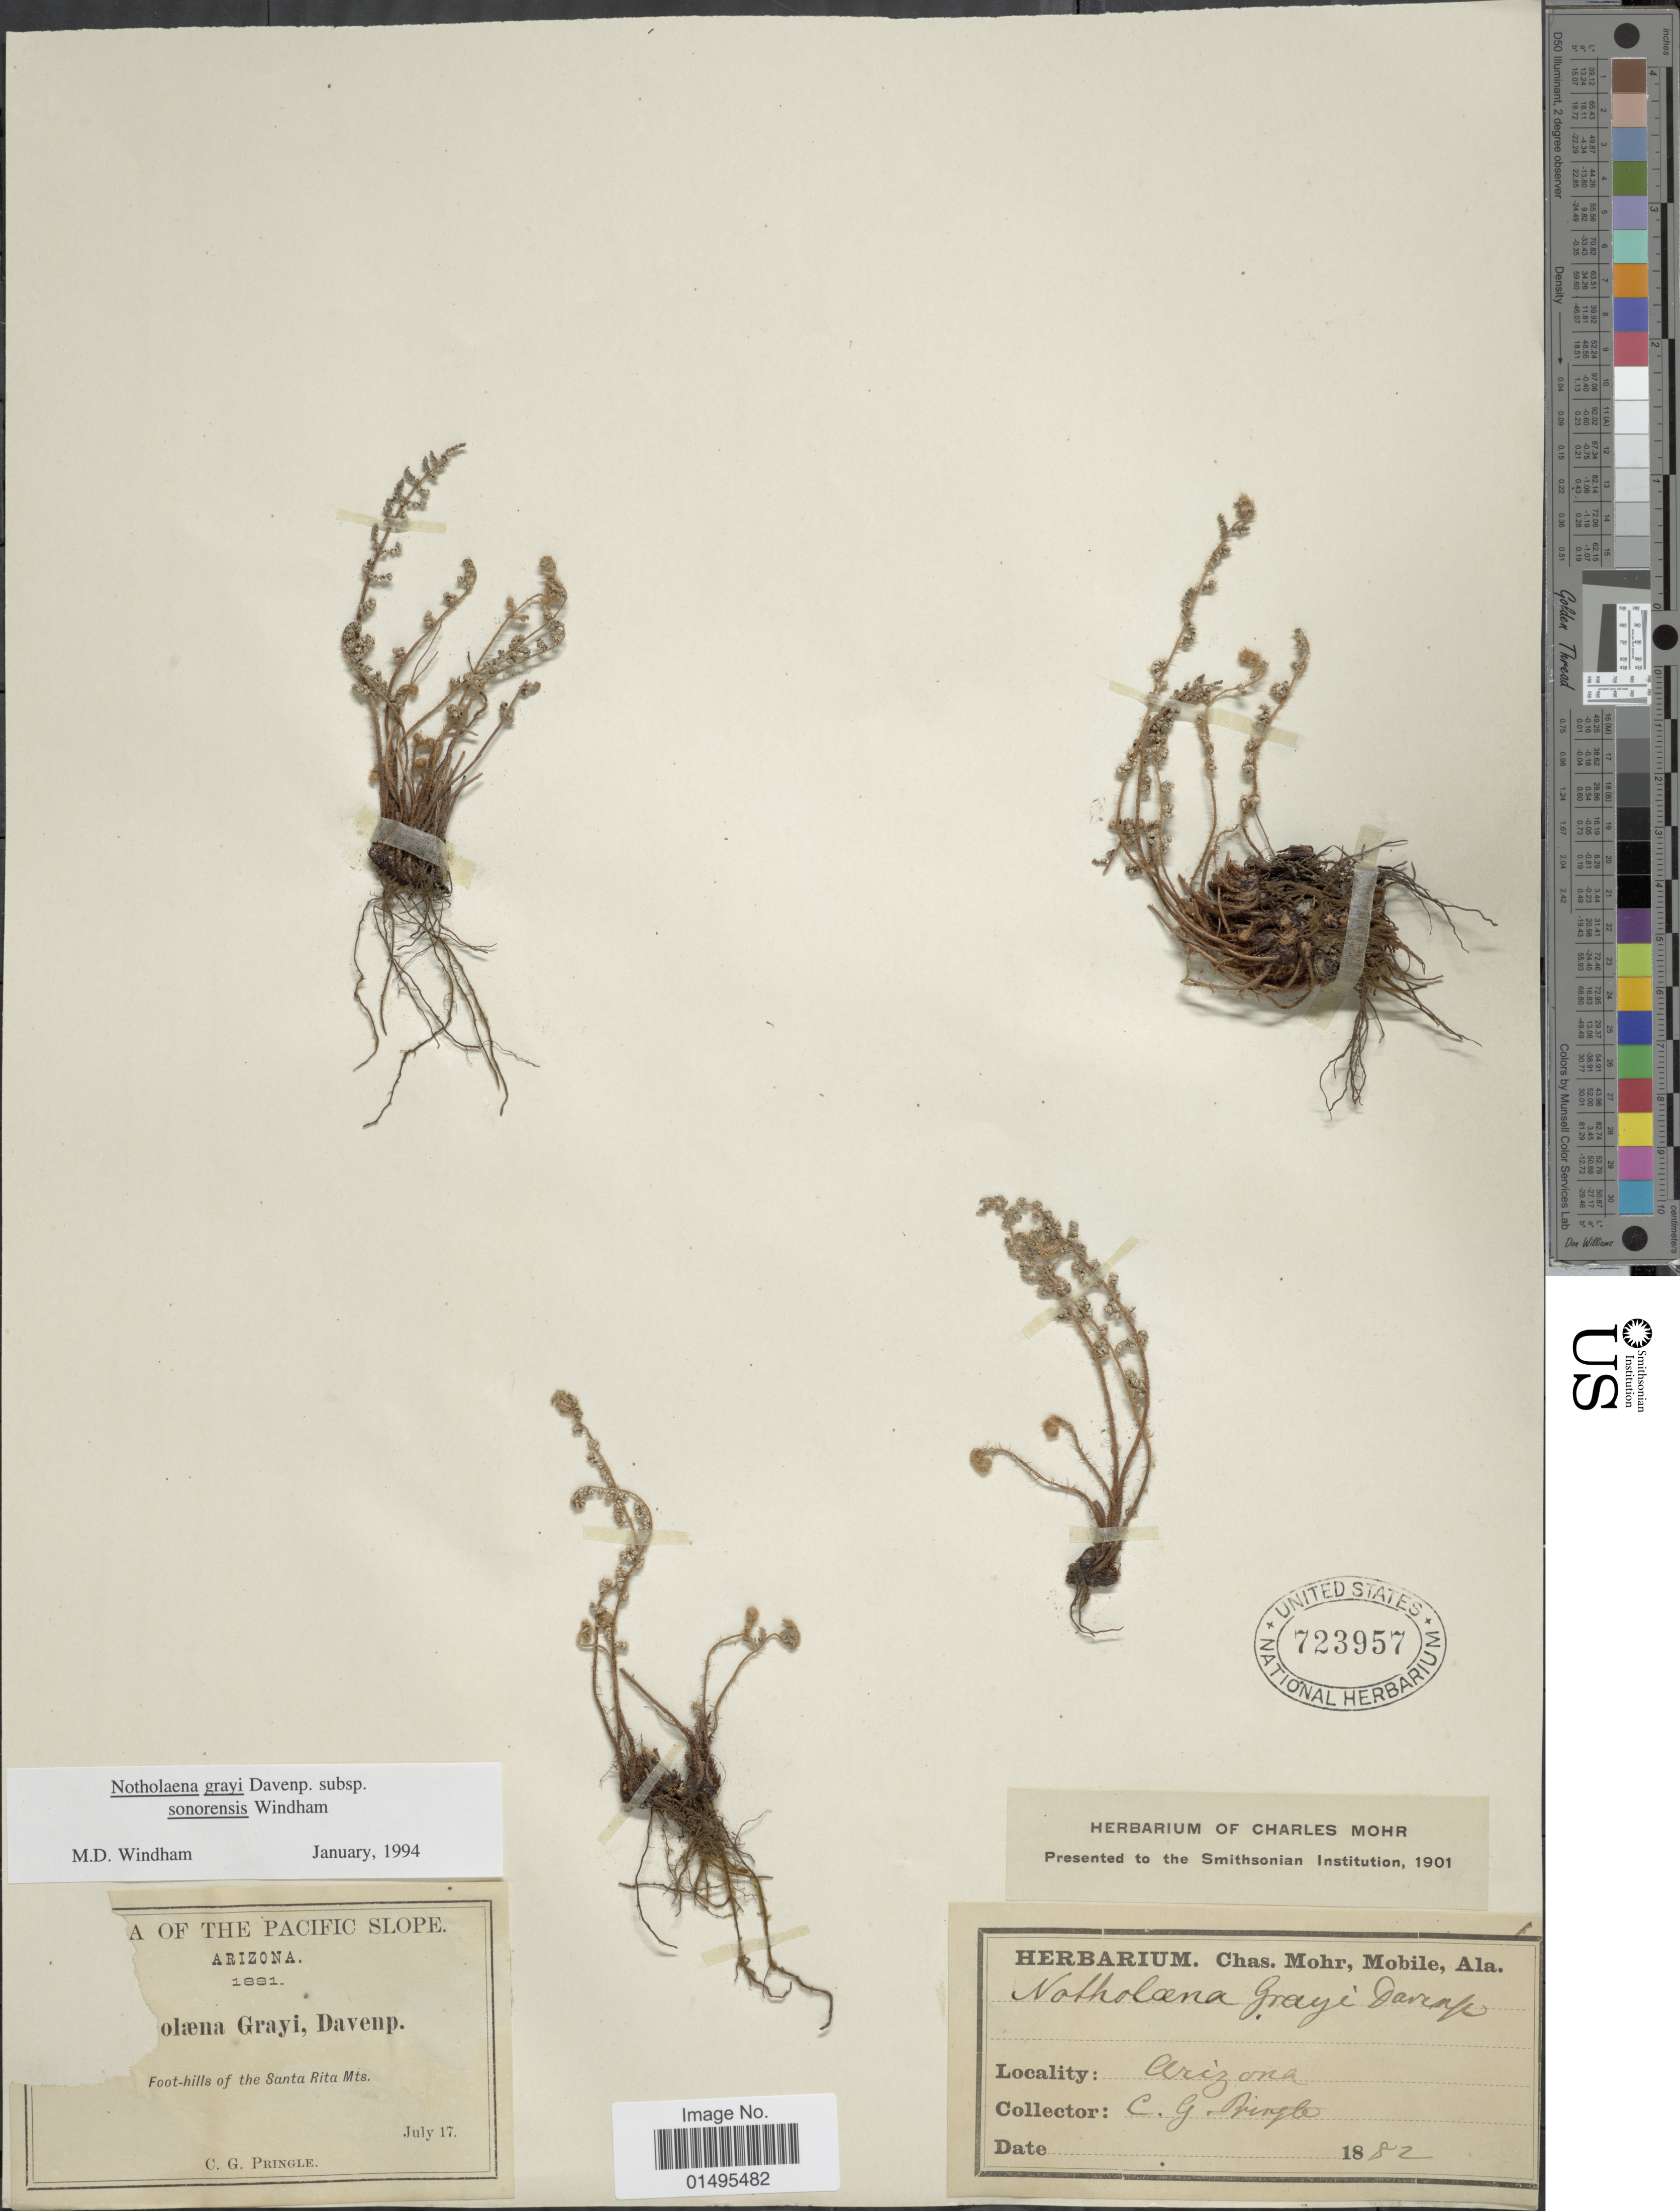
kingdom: Plantae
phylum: Tracheophyta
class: Polypodiopsida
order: Polypodiales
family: Pteridaceae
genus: Notholaena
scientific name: Notholaena grayi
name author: Davenp.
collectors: C. G. Pringle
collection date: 1882-07-17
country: United States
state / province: Arizona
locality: Foot-hills of the Santa Rita Mts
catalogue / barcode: US 723957